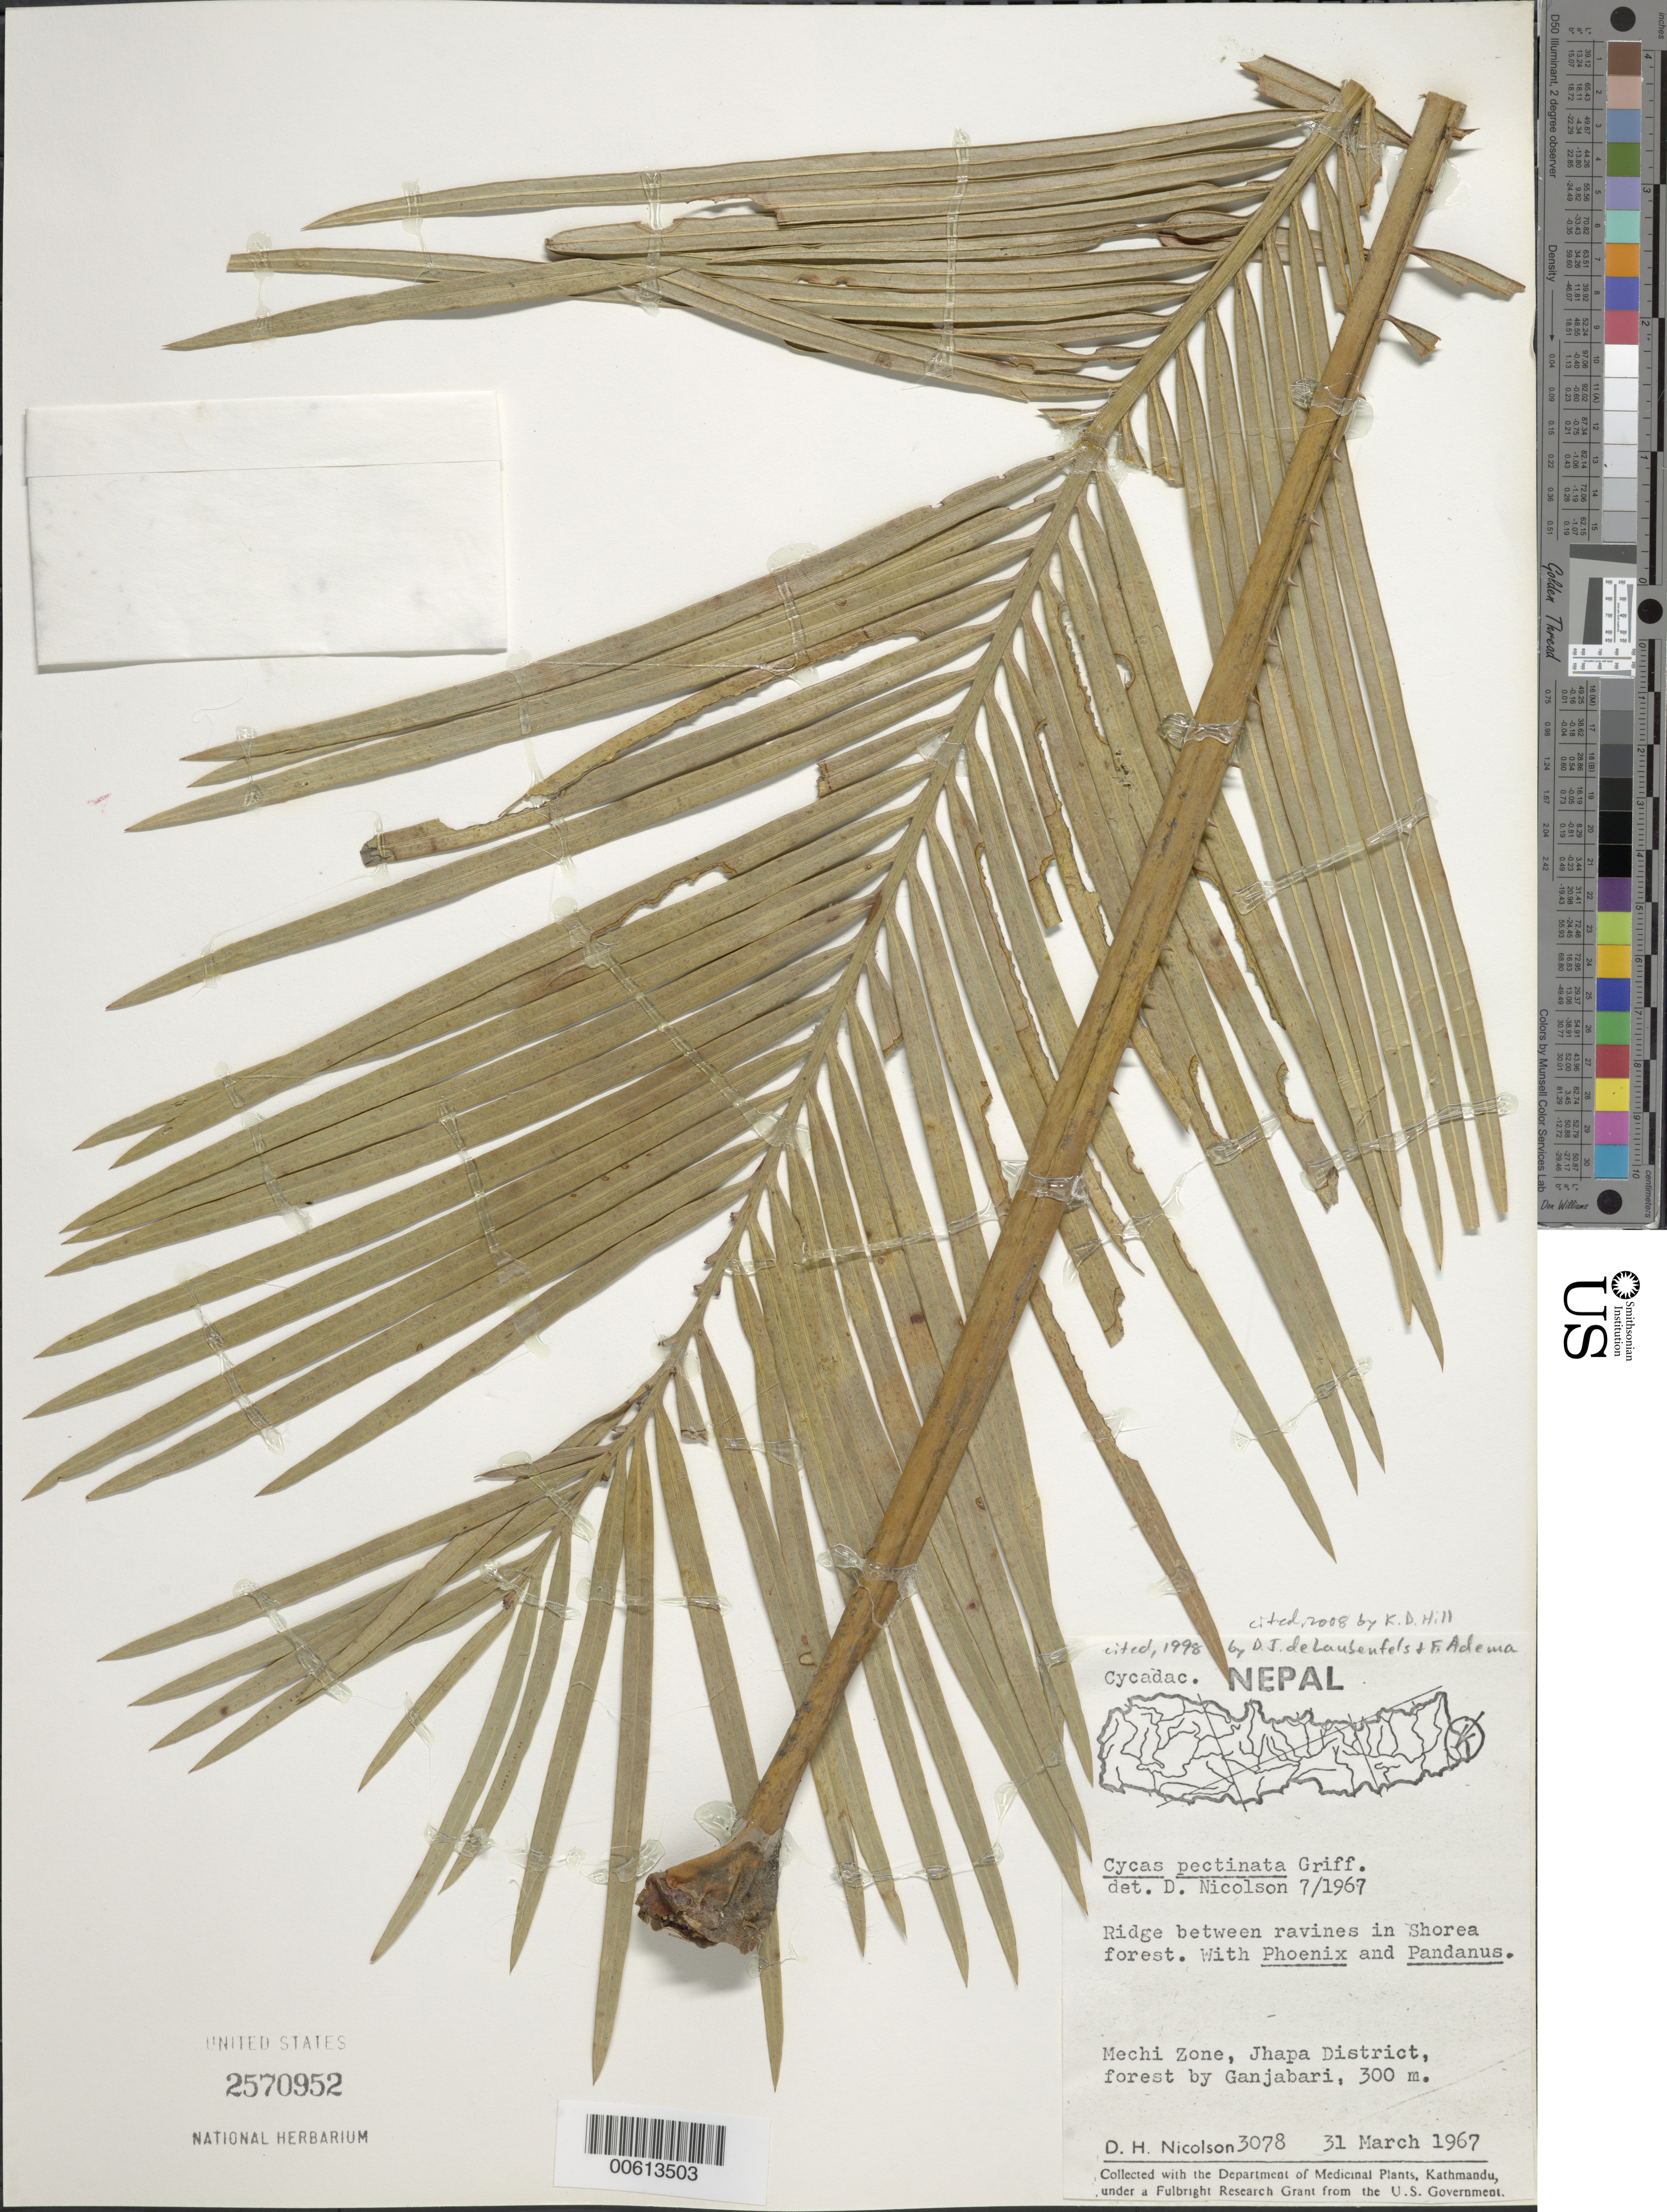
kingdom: Plantae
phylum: Tracheophyta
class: Cycadopsida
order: Cycadales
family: Cycadaceae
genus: Cycas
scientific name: Cycas pectinata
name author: Griff.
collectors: D. H. Nicolson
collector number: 3078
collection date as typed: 31 Mar 1967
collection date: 1967-03-31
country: Nepal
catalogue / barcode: US 2570952